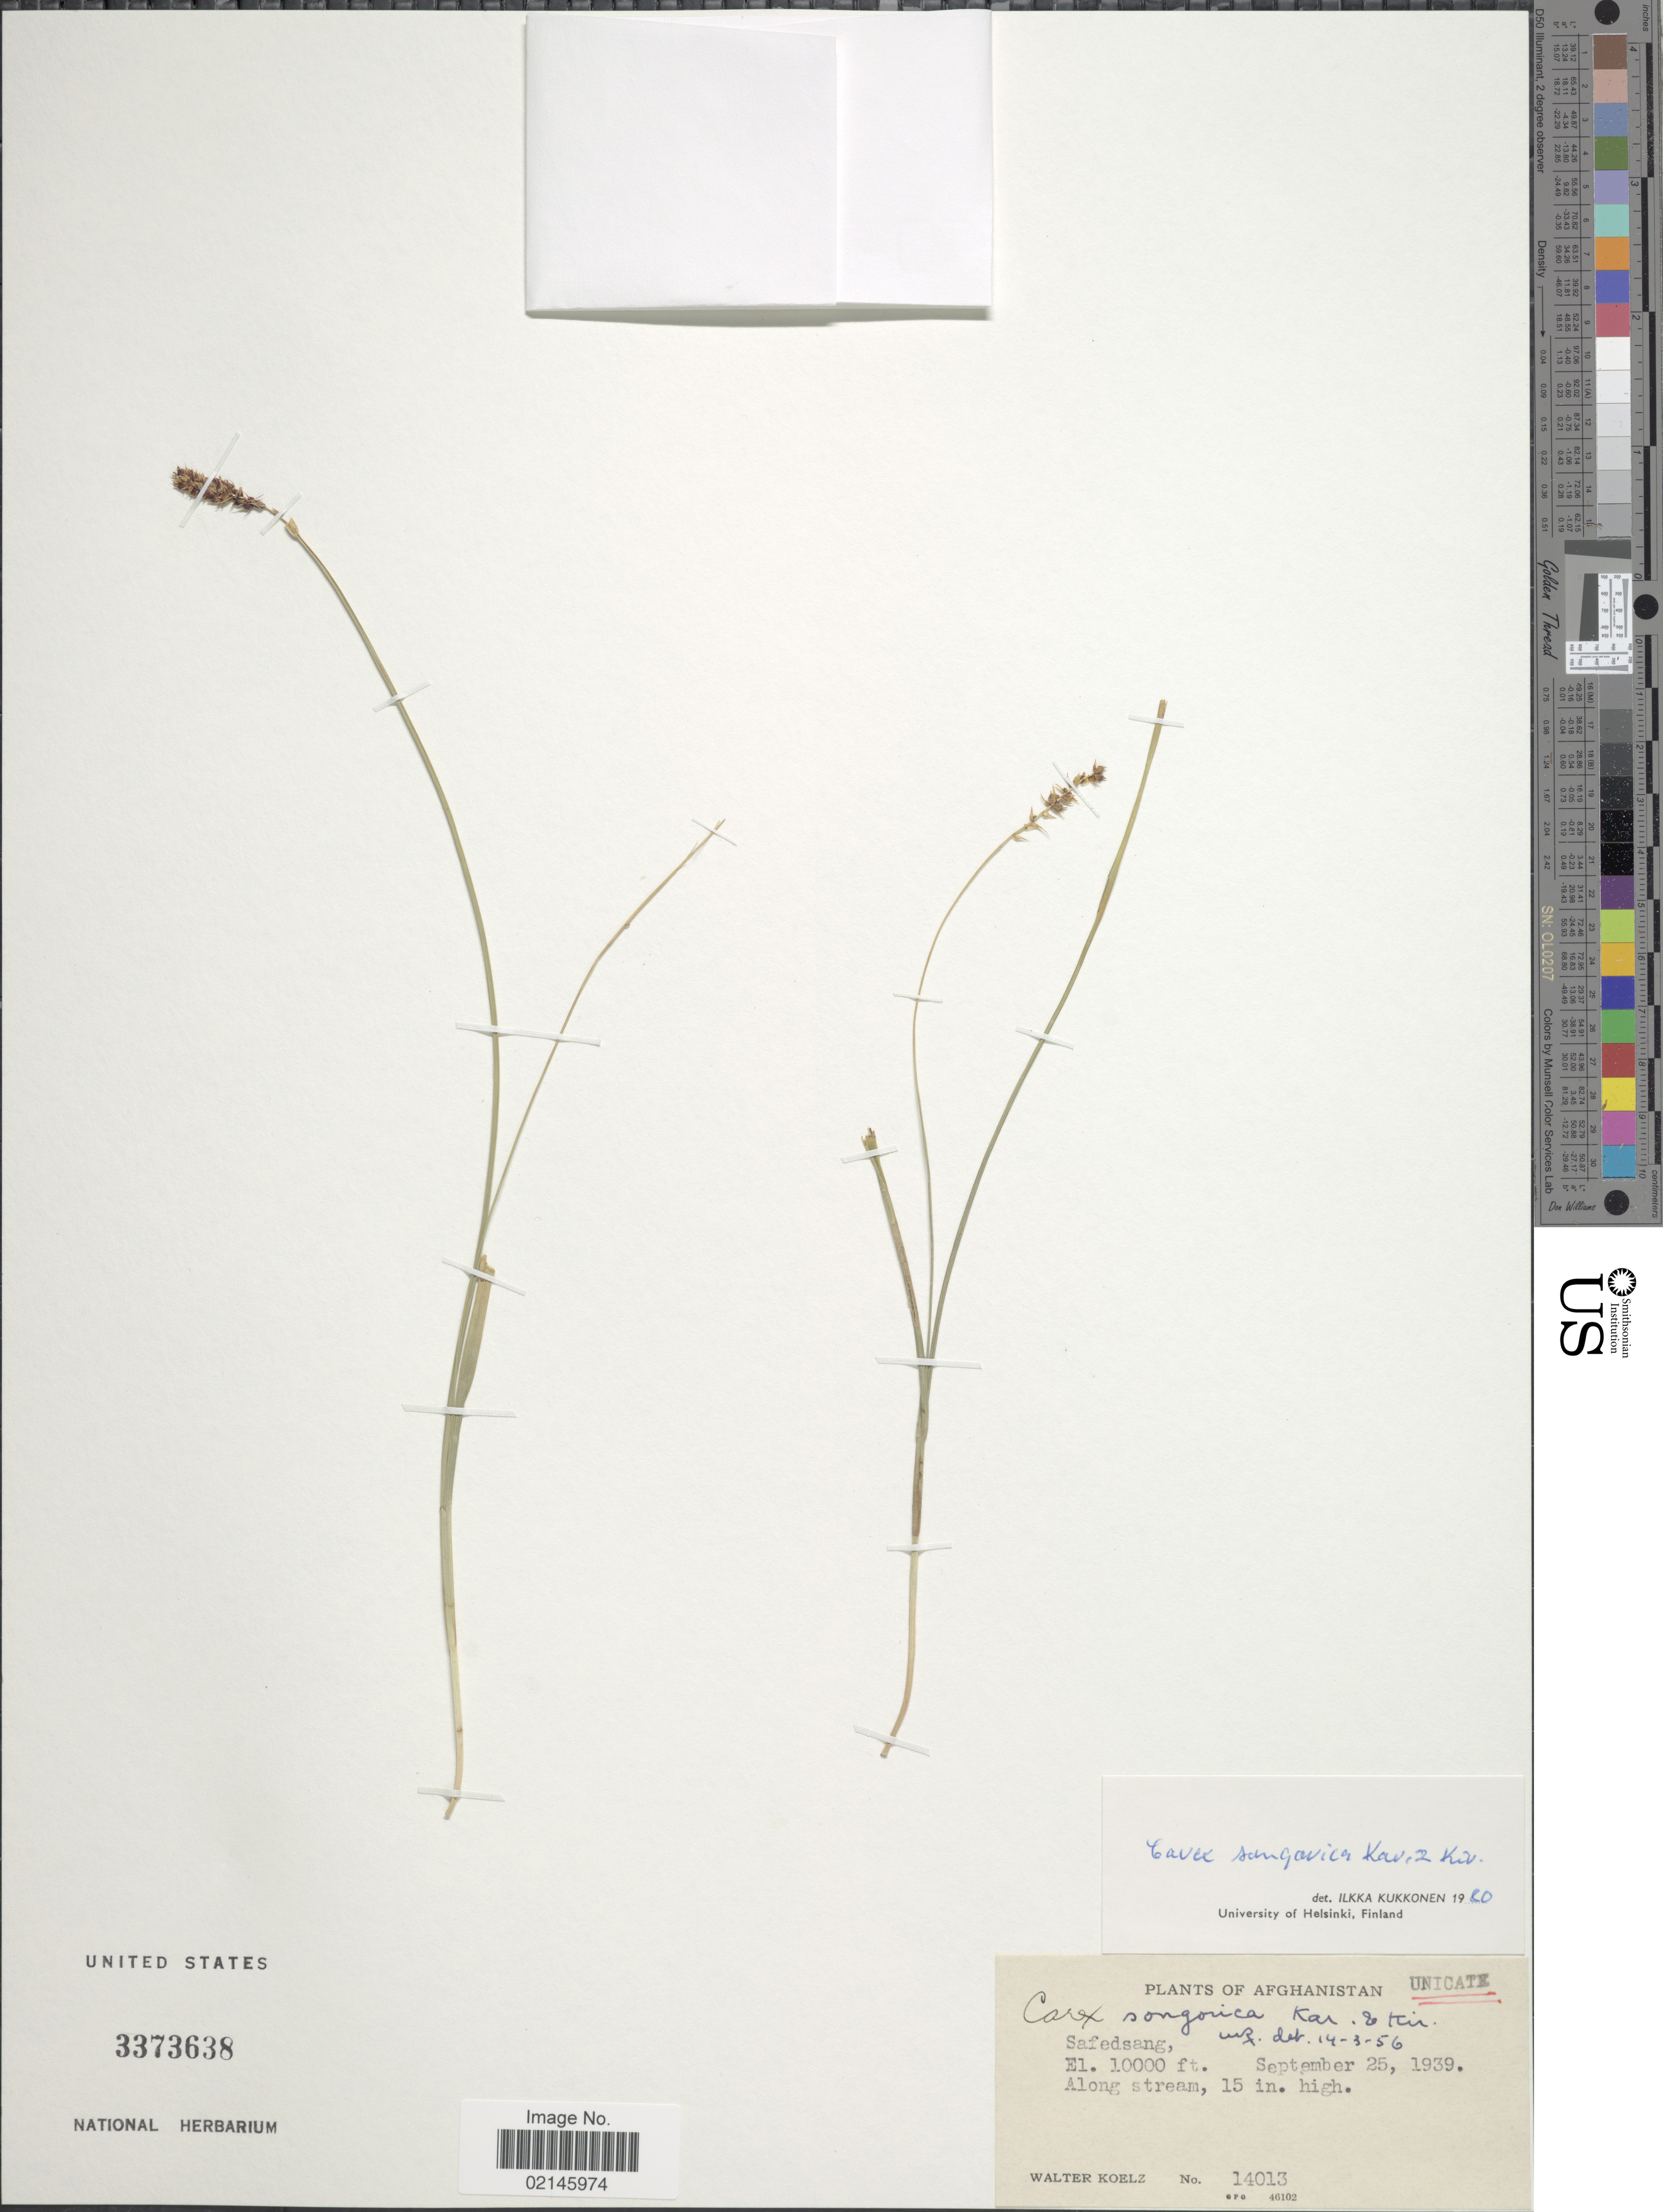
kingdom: Plantae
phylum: Tracheophyta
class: Liliopsida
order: Poales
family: Cyperaceae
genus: Carex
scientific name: Carex songorica Kar. & Kir., nom. illeg.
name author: Kar. & Kir.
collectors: W. N. Koelz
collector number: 14013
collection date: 1939-09-25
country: Afghanistan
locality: Safedsang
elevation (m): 3048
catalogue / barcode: US 3373638